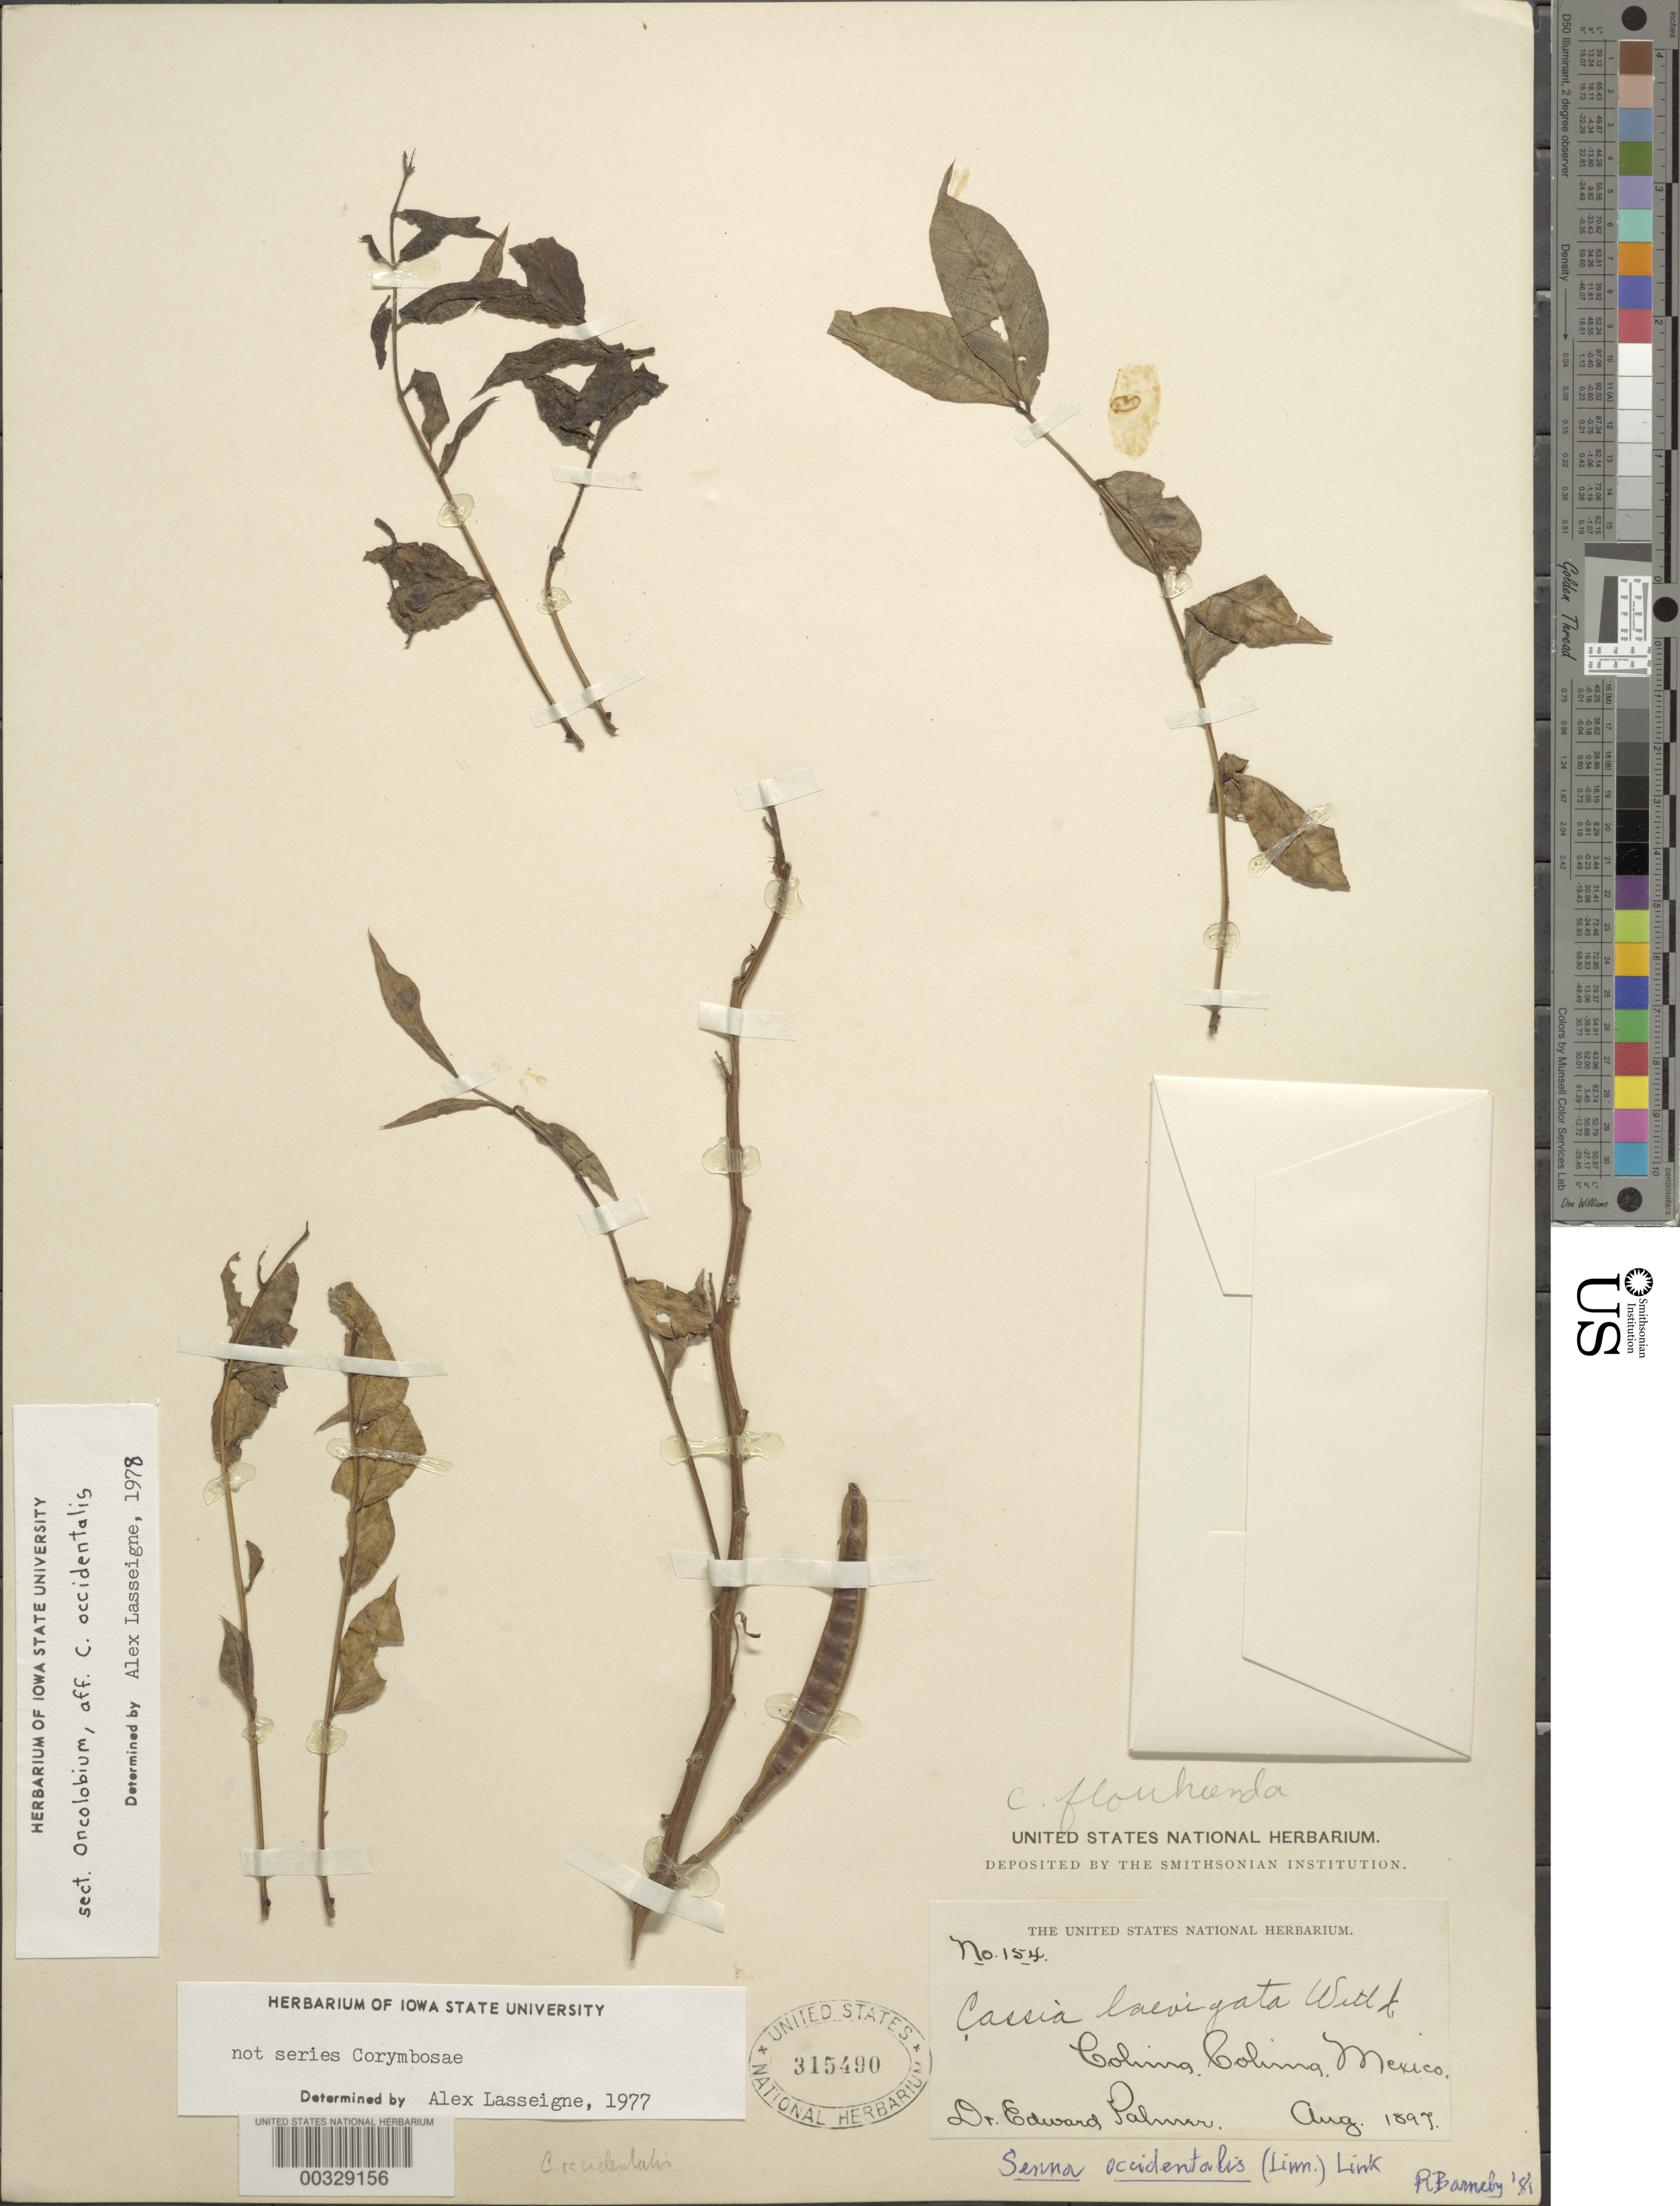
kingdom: Plantae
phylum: Tracheophyta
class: Magnoliopsida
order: Fabales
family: Fabaceae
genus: Senna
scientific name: Senna occidentalis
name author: (L.) Link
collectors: E. Palmer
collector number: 154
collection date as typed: Aug 1897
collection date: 1897-08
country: Mexico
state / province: Colima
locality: Colima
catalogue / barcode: US 315490